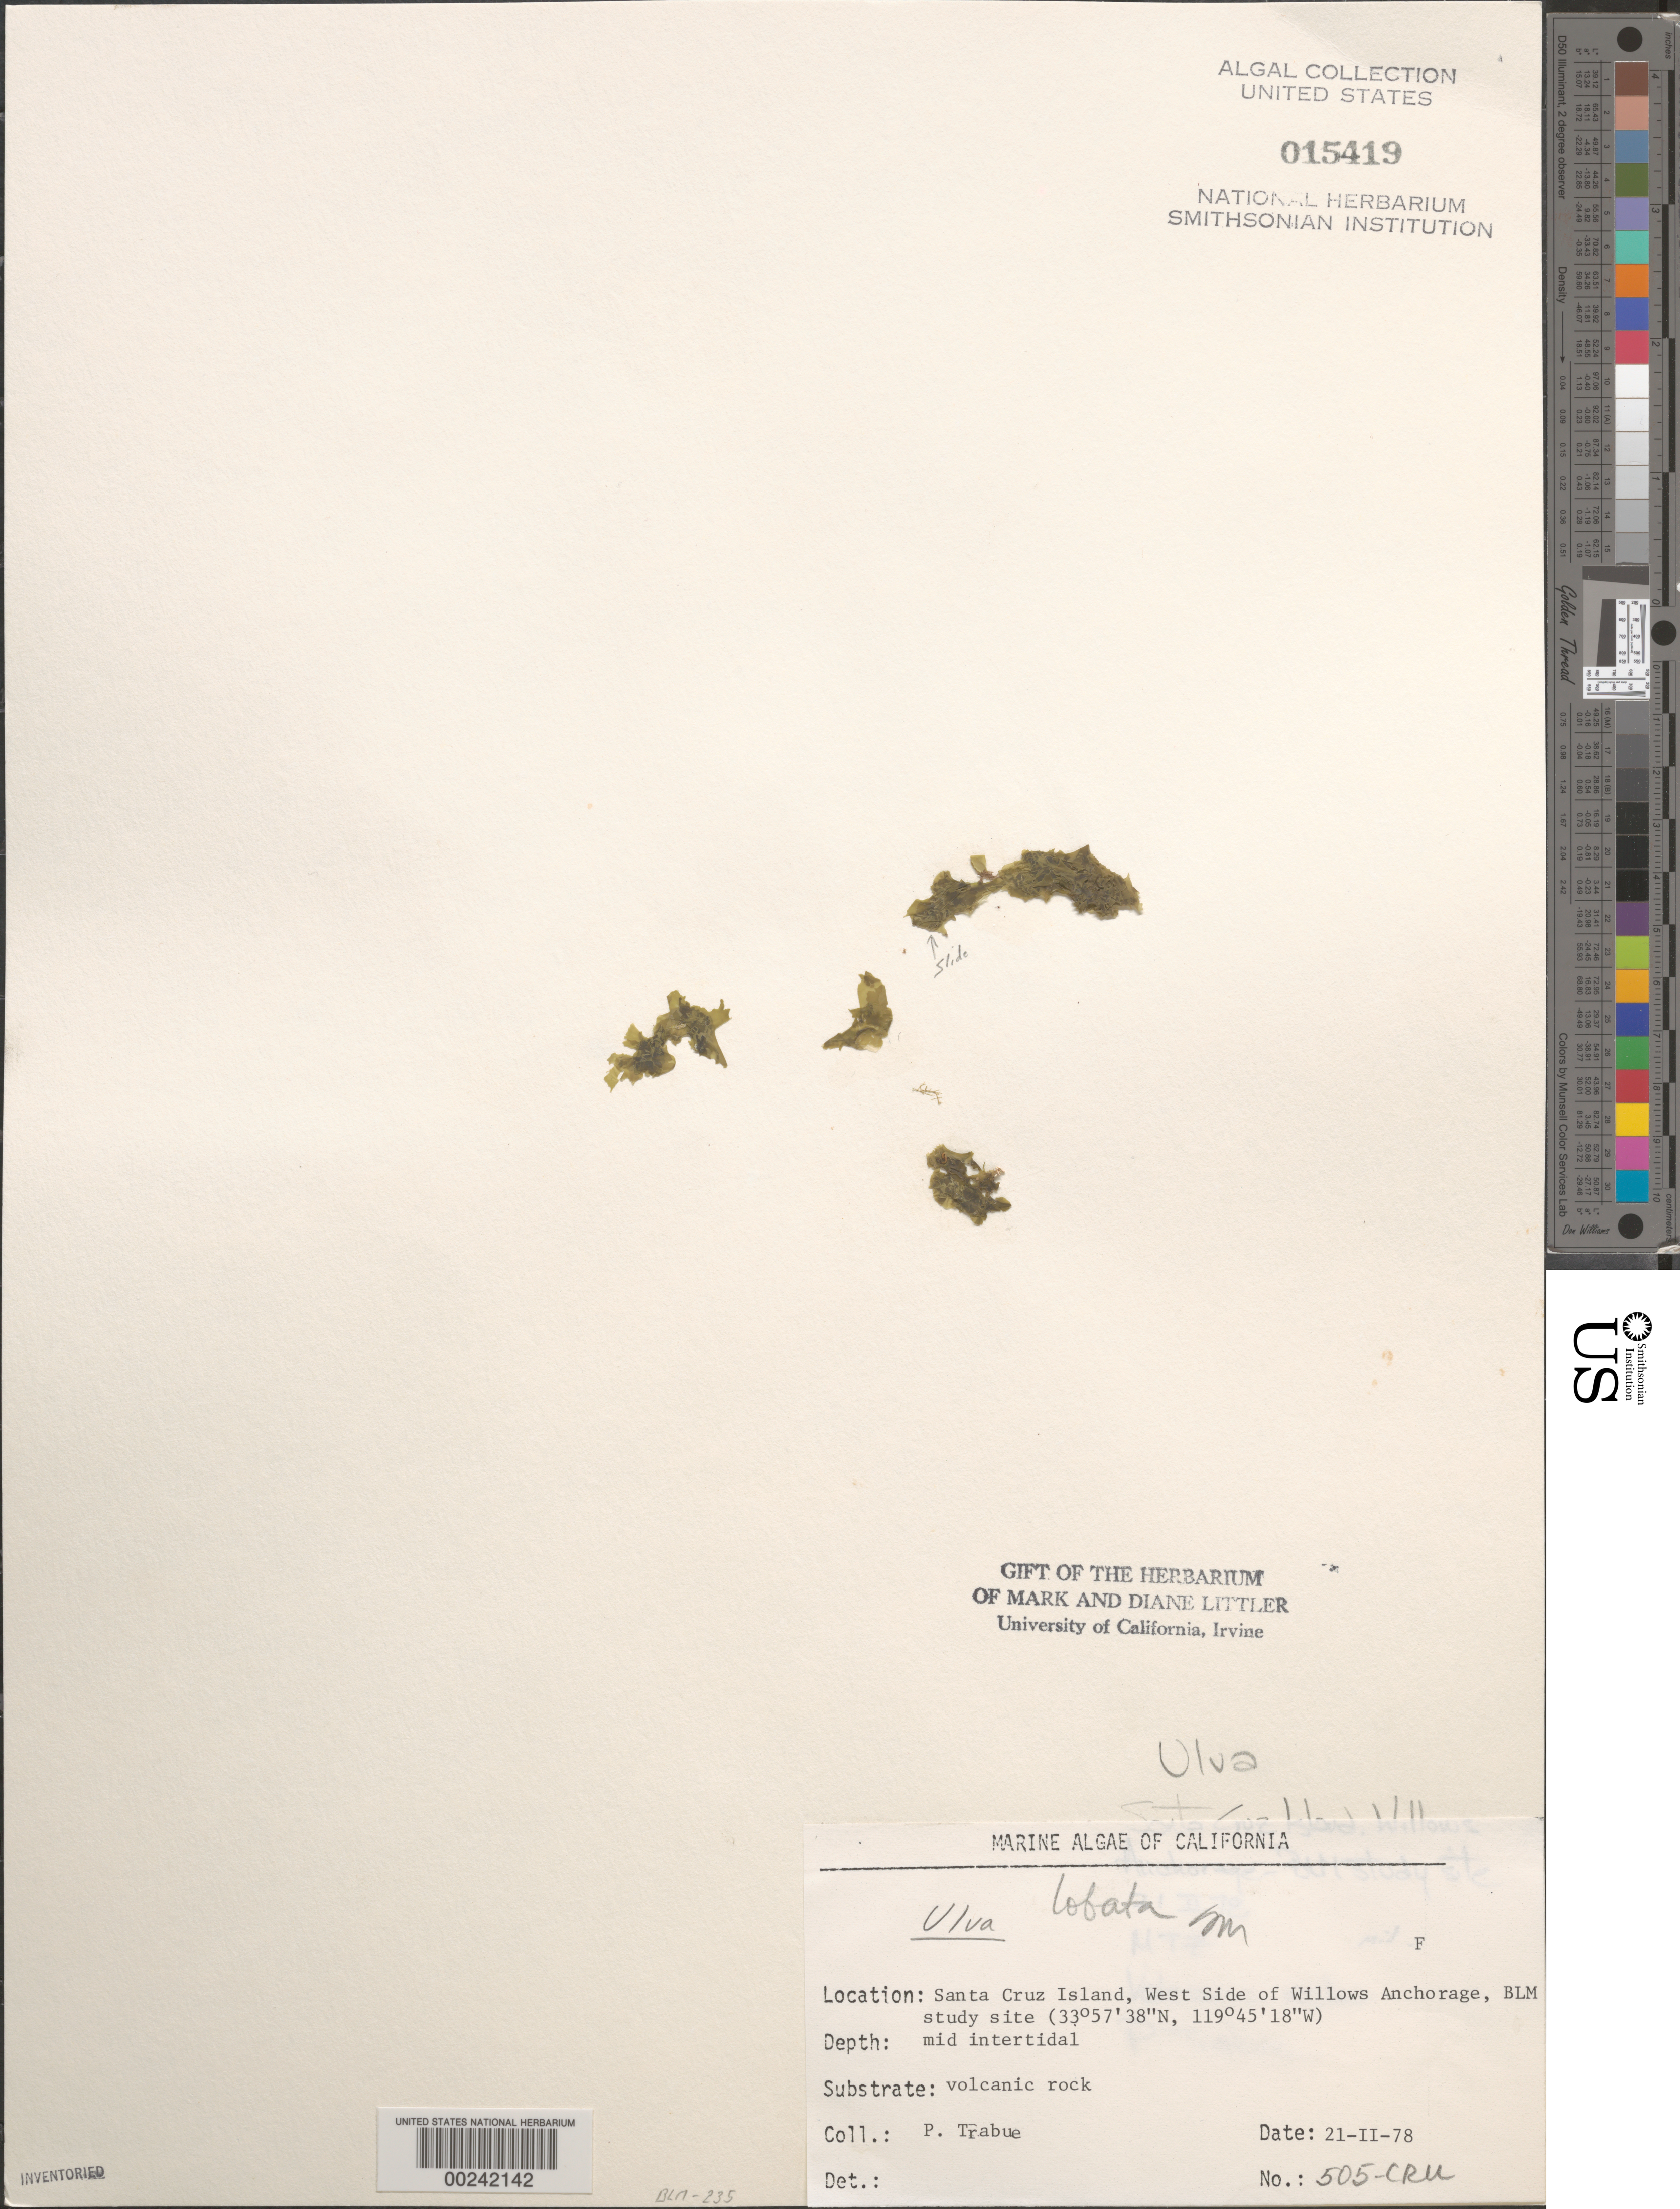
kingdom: Plantae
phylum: Chlorophyta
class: Ulvophyceae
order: Ulvales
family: Ulvaceae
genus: Ulva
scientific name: Ulva lactuca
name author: L.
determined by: Algae name updating Project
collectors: P. J. Trabue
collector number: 505-cru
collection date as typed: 21 Feb 1978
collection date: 1978-02-21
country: United States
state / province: California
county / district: Santa Barbara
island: Santa Cruz Island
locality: Willows Anchorage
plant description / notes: BLM-SOCALBIGHT Rocky Intertidal Survey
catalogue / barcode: US 15419